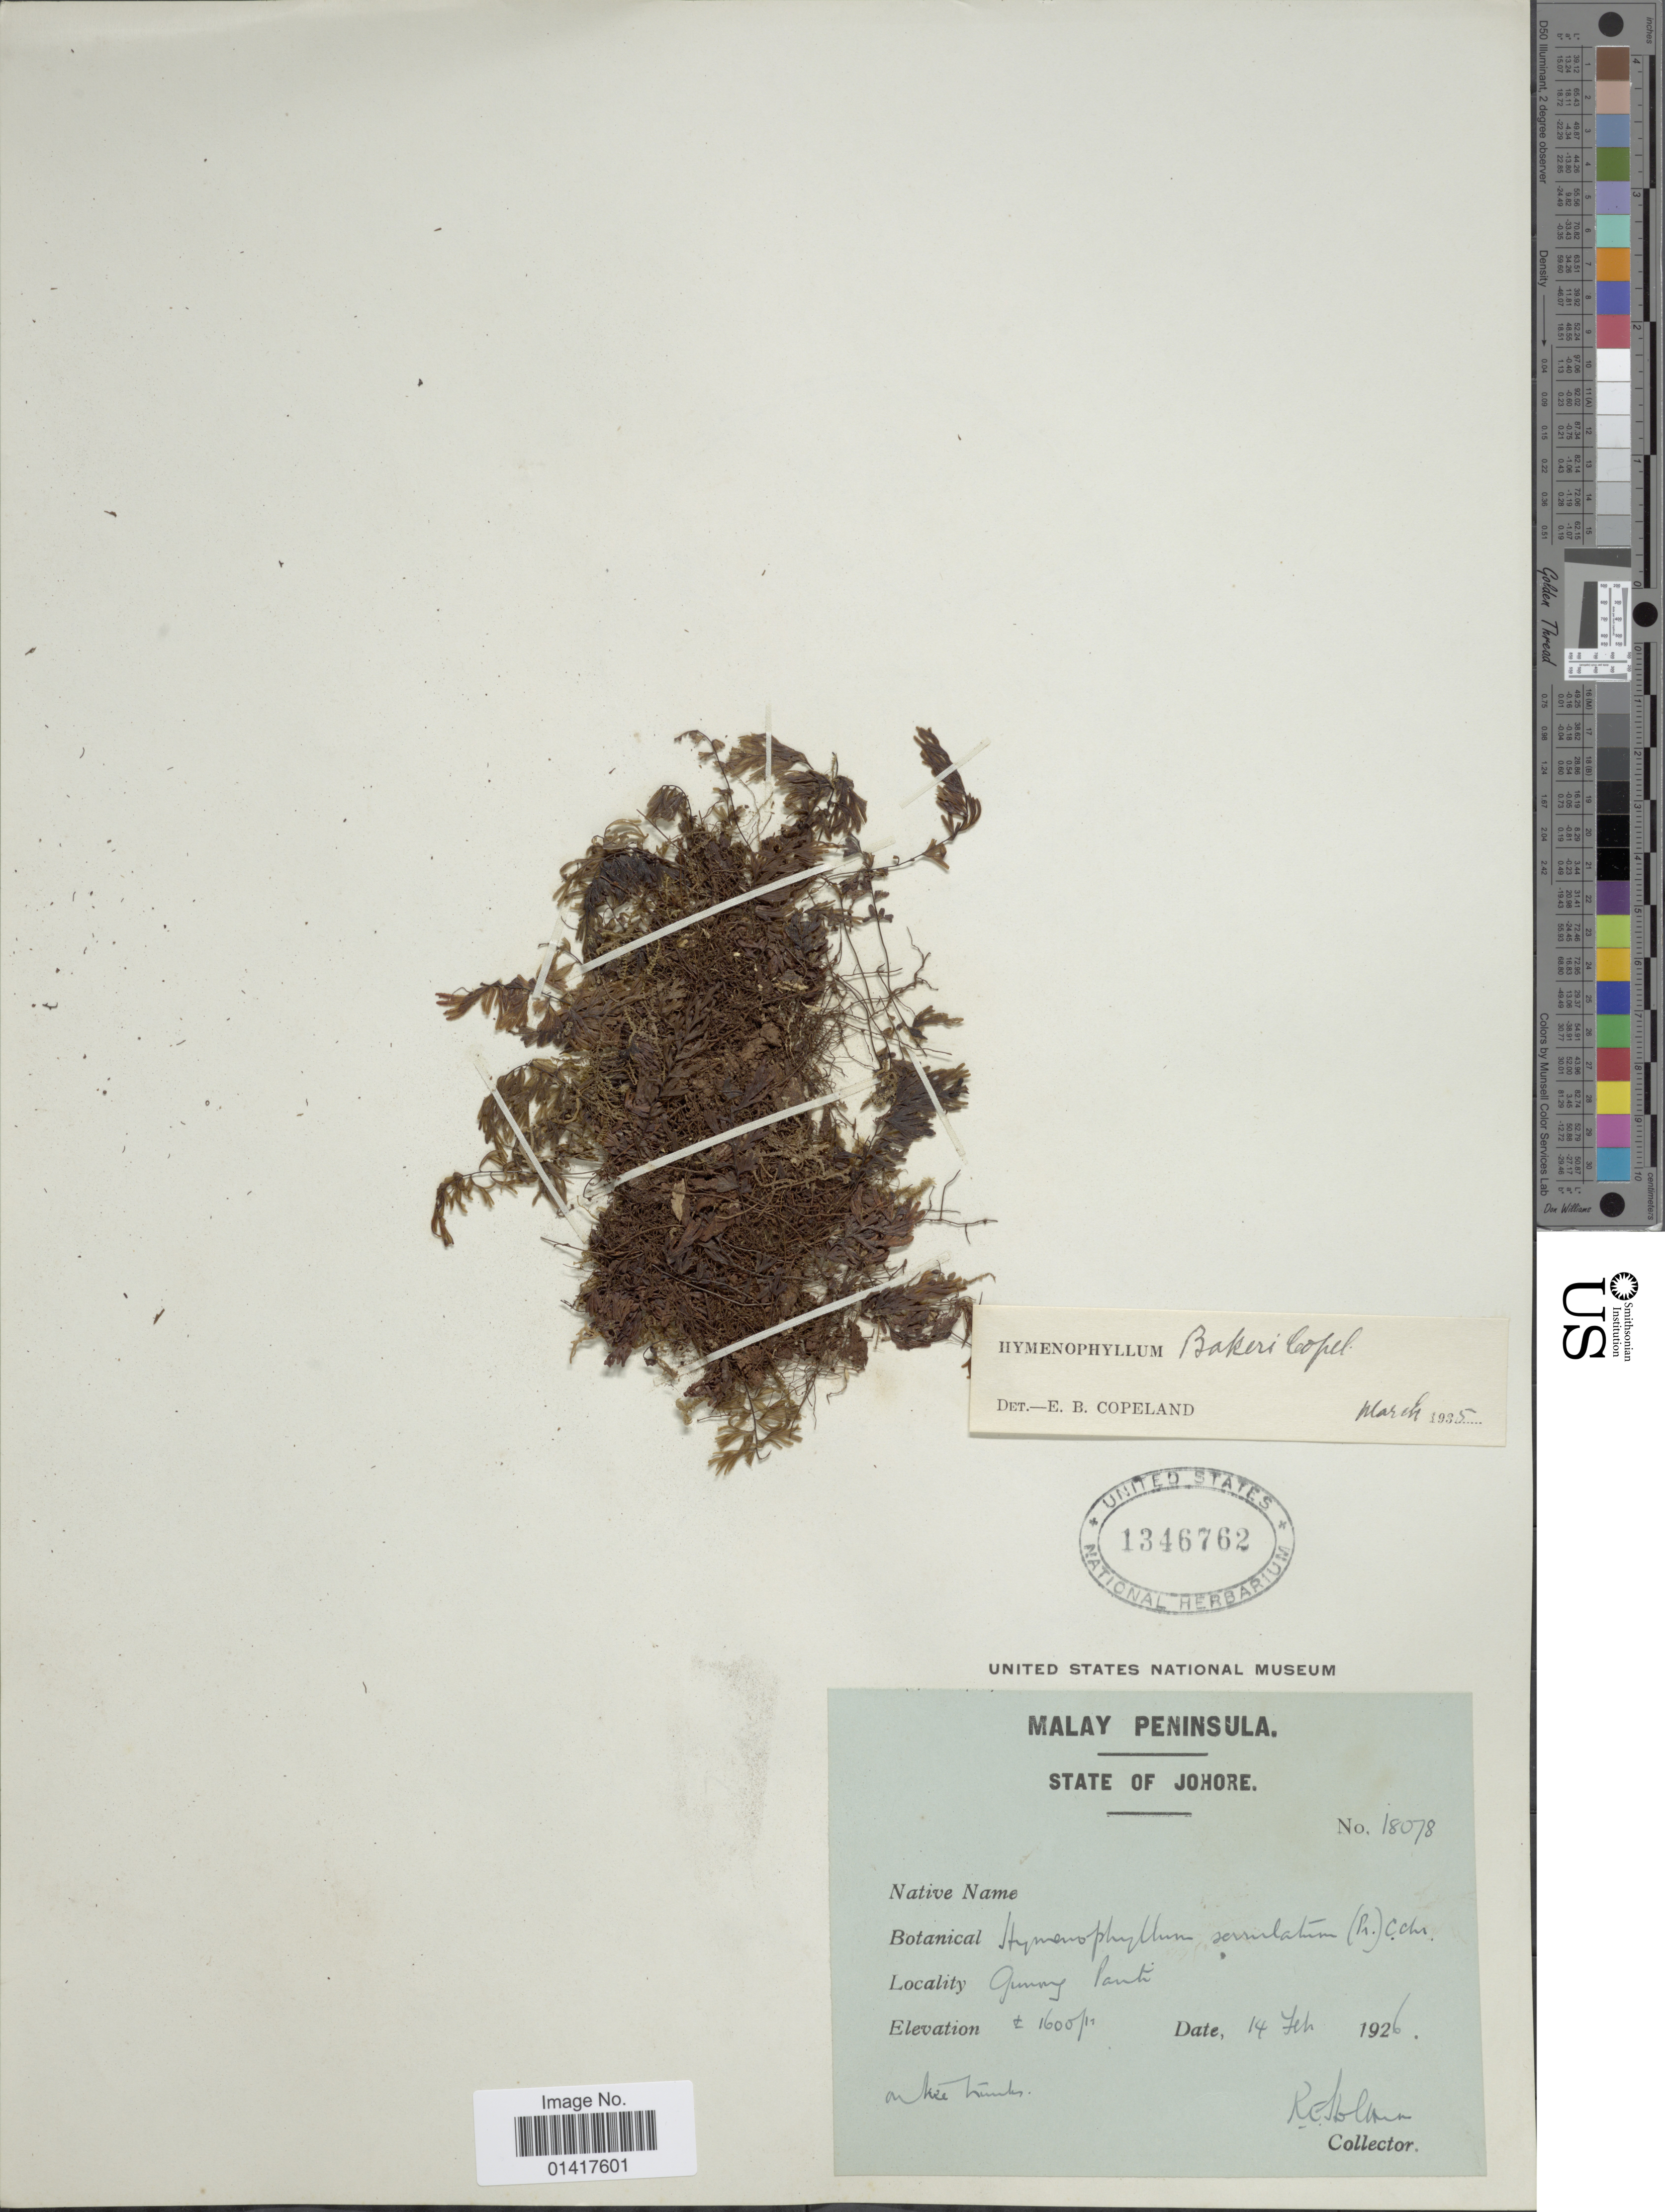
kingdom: Plantae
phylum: Tracheophyta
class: Polypodiopsida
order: Hymenophyllales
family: Hymenophyllaceae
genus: Hymenophyllum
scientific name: Hymenophyllum bakeri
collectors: R. E. Holttum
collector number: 18078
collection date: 1926-02-14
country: Malaysia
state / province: Johor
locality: State of Johore, Gumny Panti. Malay Peninsula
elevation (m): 488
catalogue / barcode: US 1346762